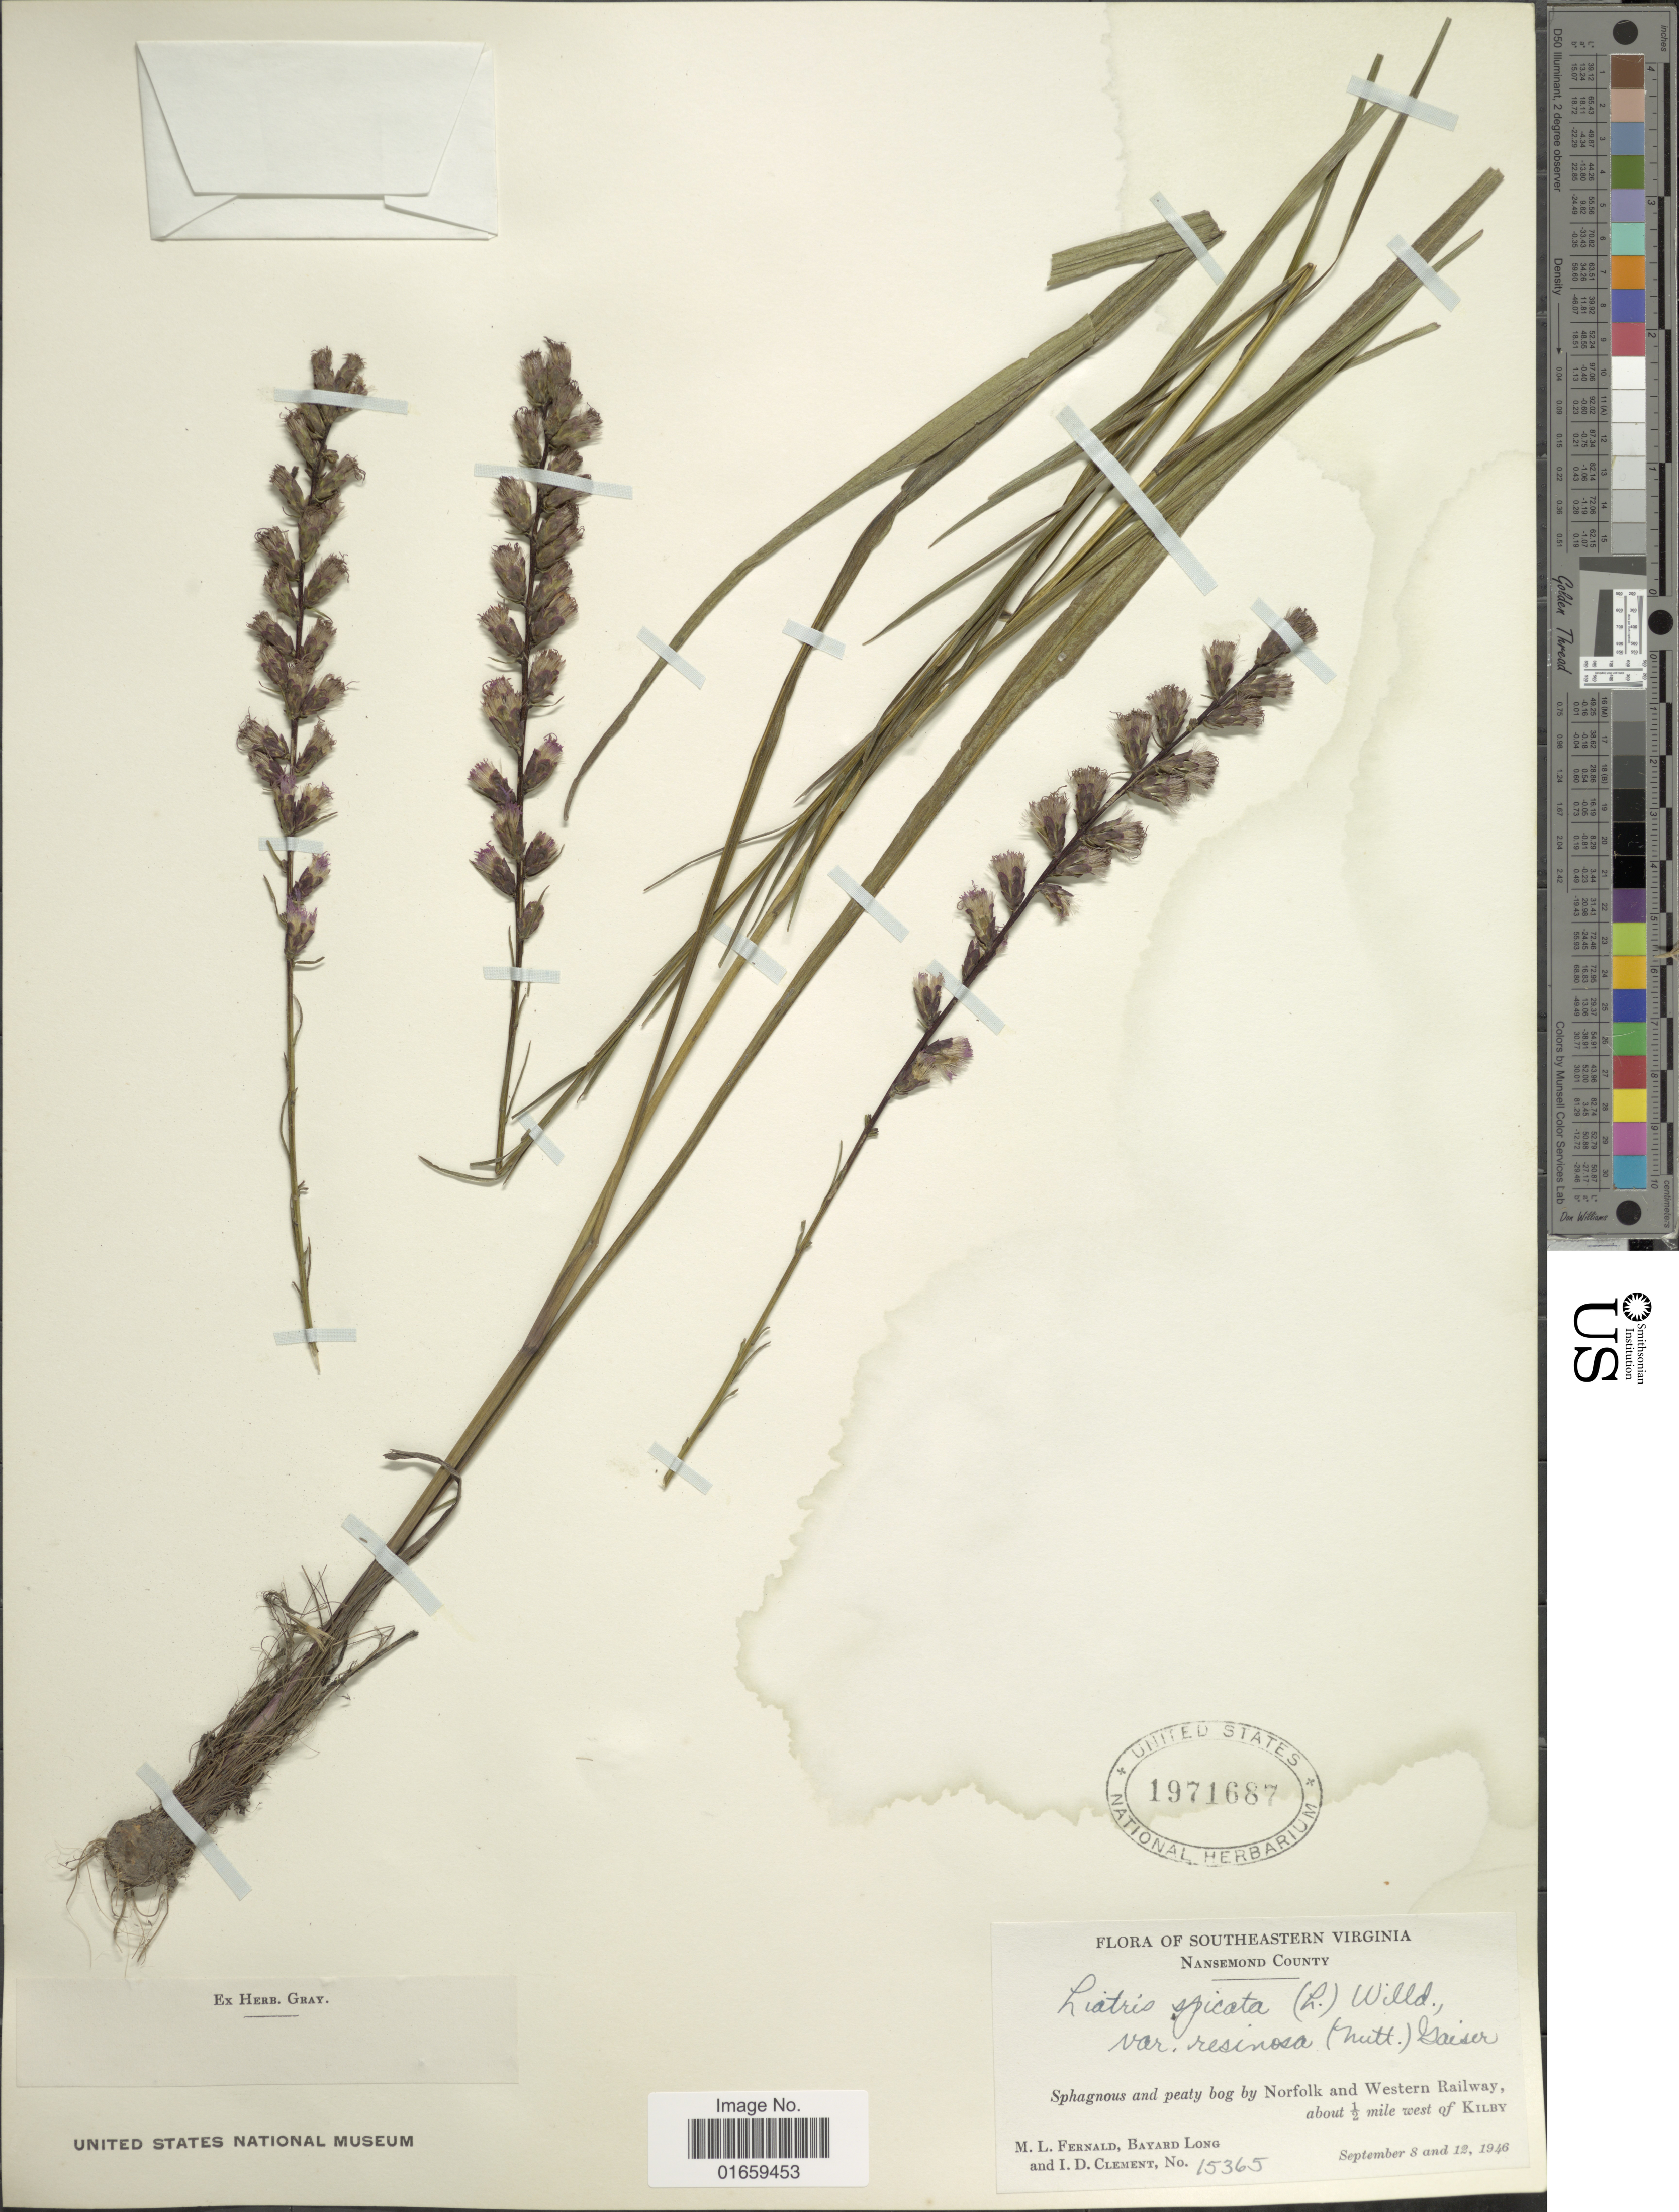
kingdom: Plantae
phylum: Tracheophyta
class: Magnoliopsida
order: Asterales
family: Asteraceae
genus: Liatris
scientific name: Liatris spicata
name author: (L.) Willd.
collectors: M. L. Fernald, B. Long & I. Clement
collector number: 15365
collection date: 1946-09-08/1946-09-12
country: United States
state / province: Virginia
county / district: City of Suffolk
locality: Southeastern Virginia, Nansemond County, Spaghnous and peaty bog by Norfolk and Western Railway, about ½ mile west of Kilby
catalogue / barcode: US 1971687